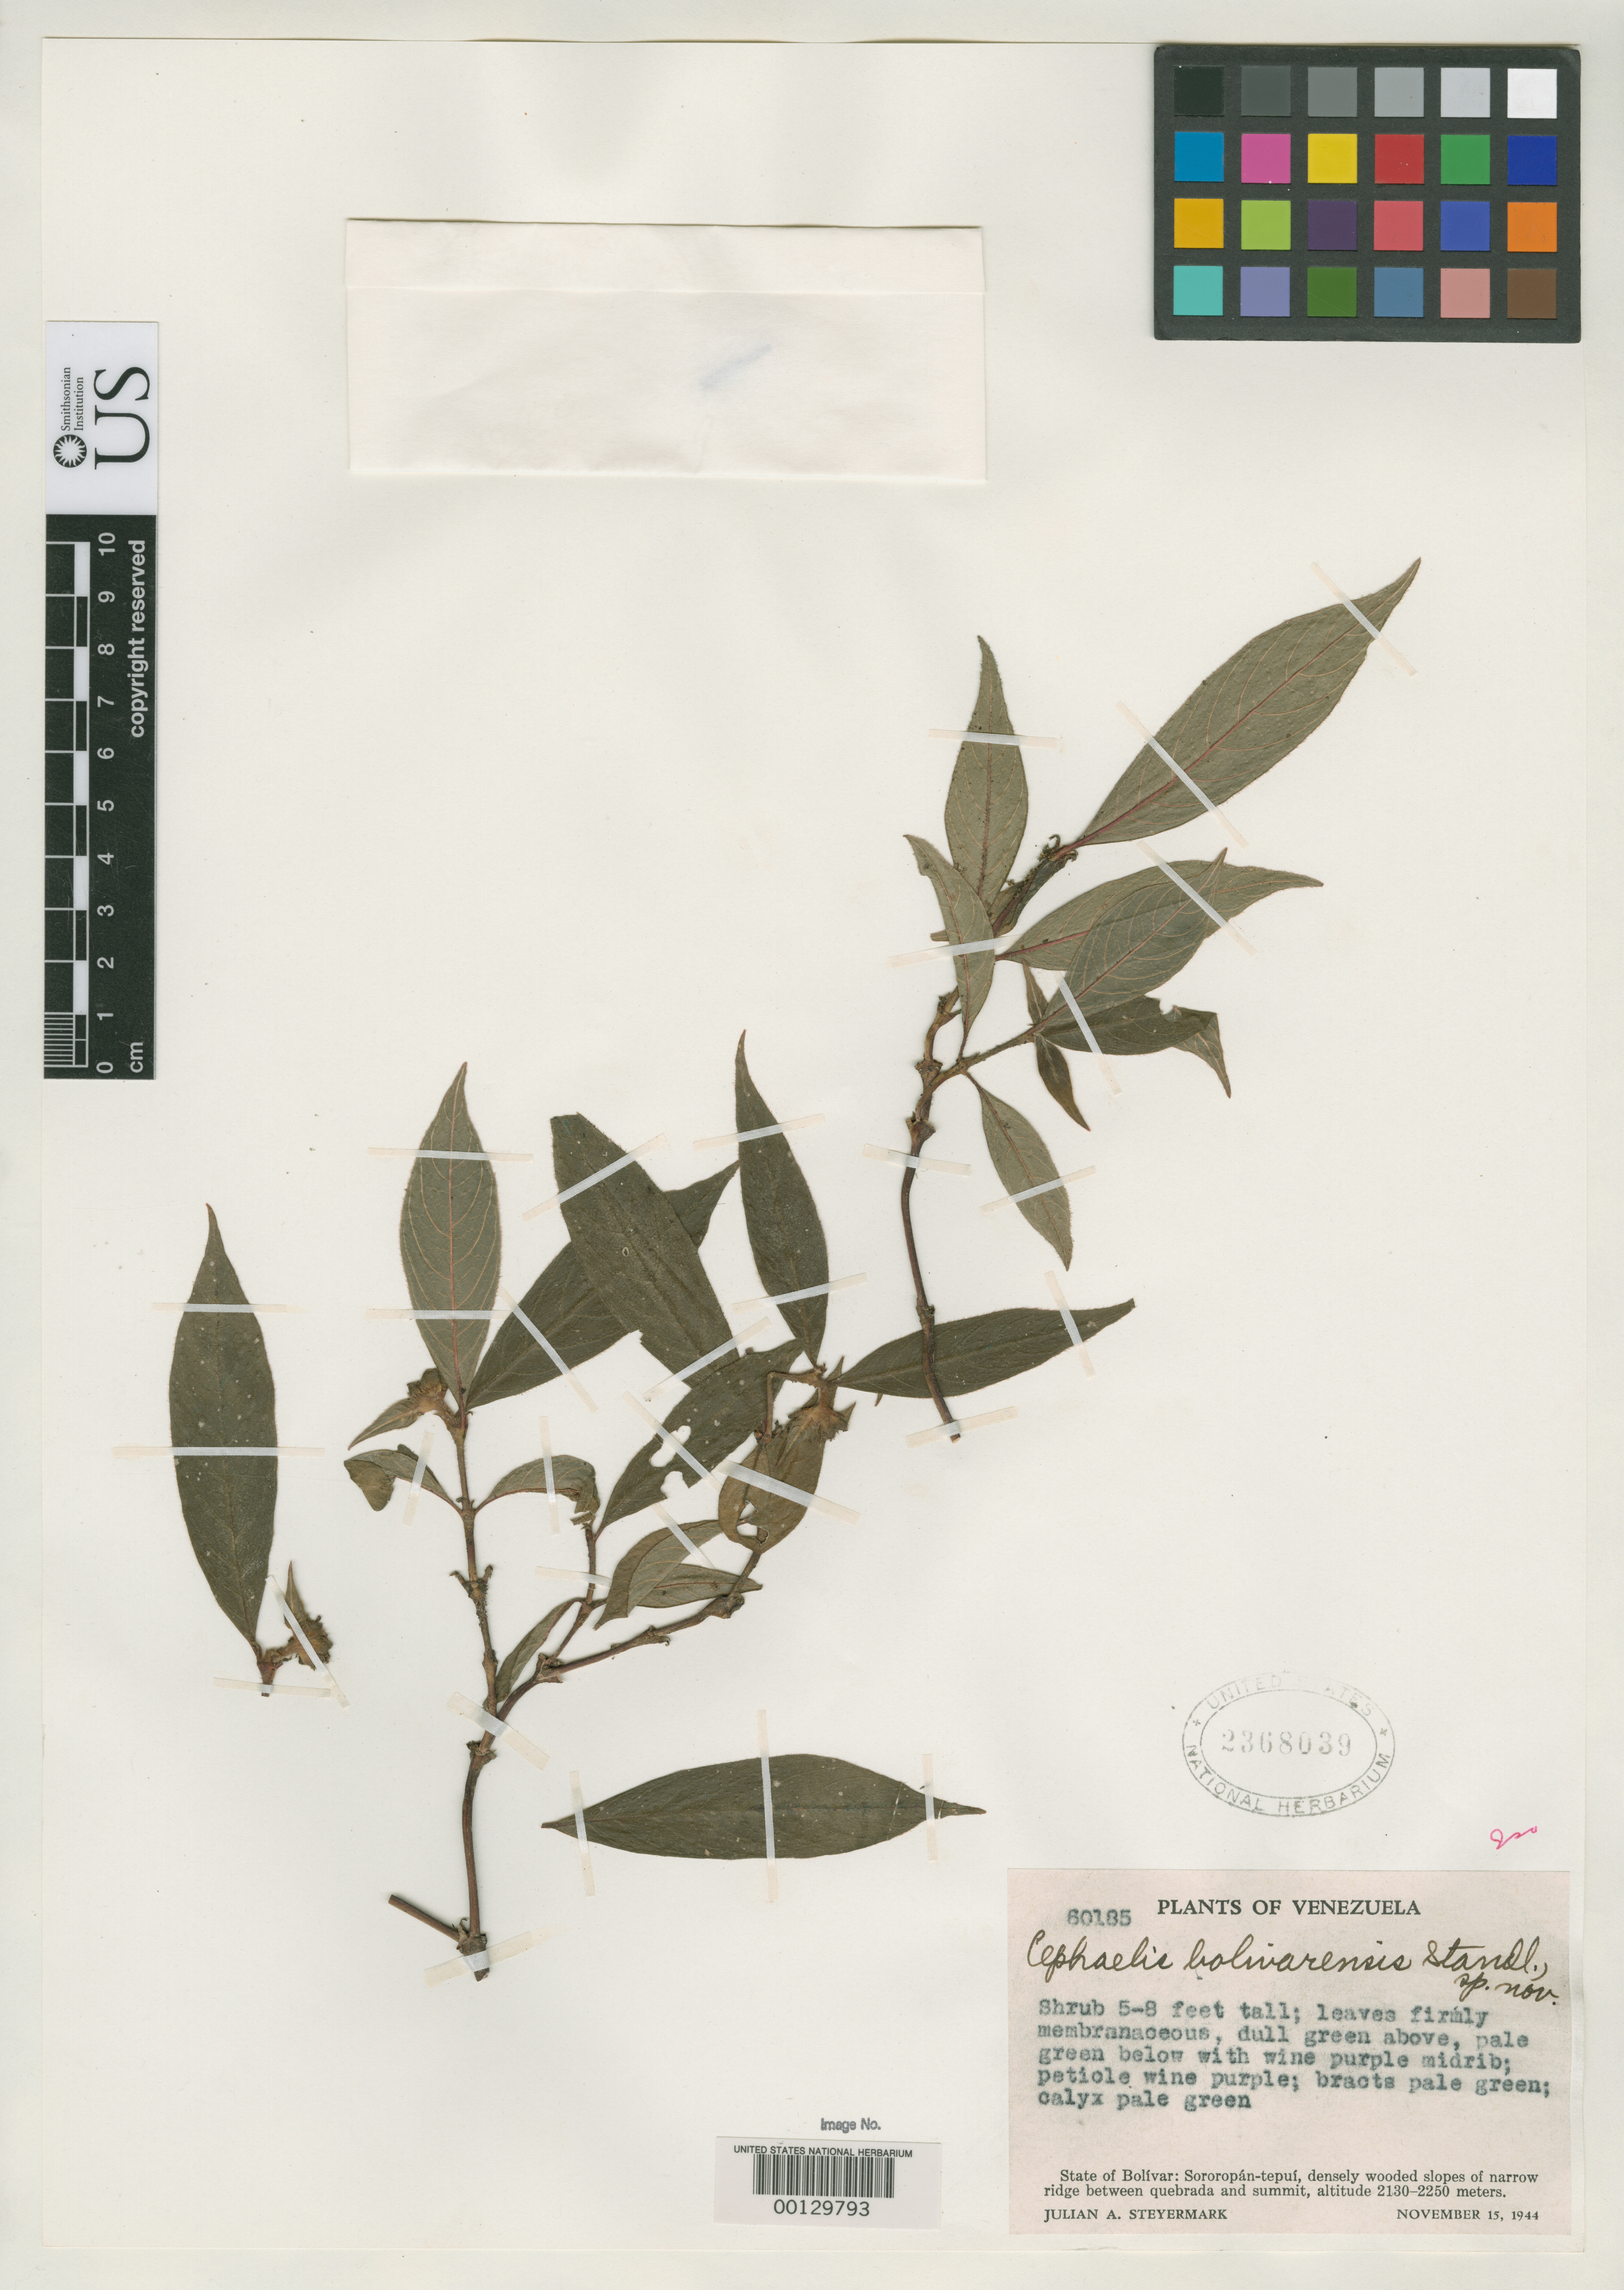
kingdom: Plantae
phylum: Tracheophyta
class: Magnoliopsida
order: Gentianales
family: Rubiaceae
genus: Cephaelis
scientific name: Cephaelis bolivarensis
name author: Standl. & Steyerm.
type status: Isotype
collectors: J. Steyermark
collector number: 60185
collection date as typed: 15 Nov 1944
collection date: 1944-11-15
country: Venezuela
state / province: Bolivar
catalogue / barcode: US 2368039